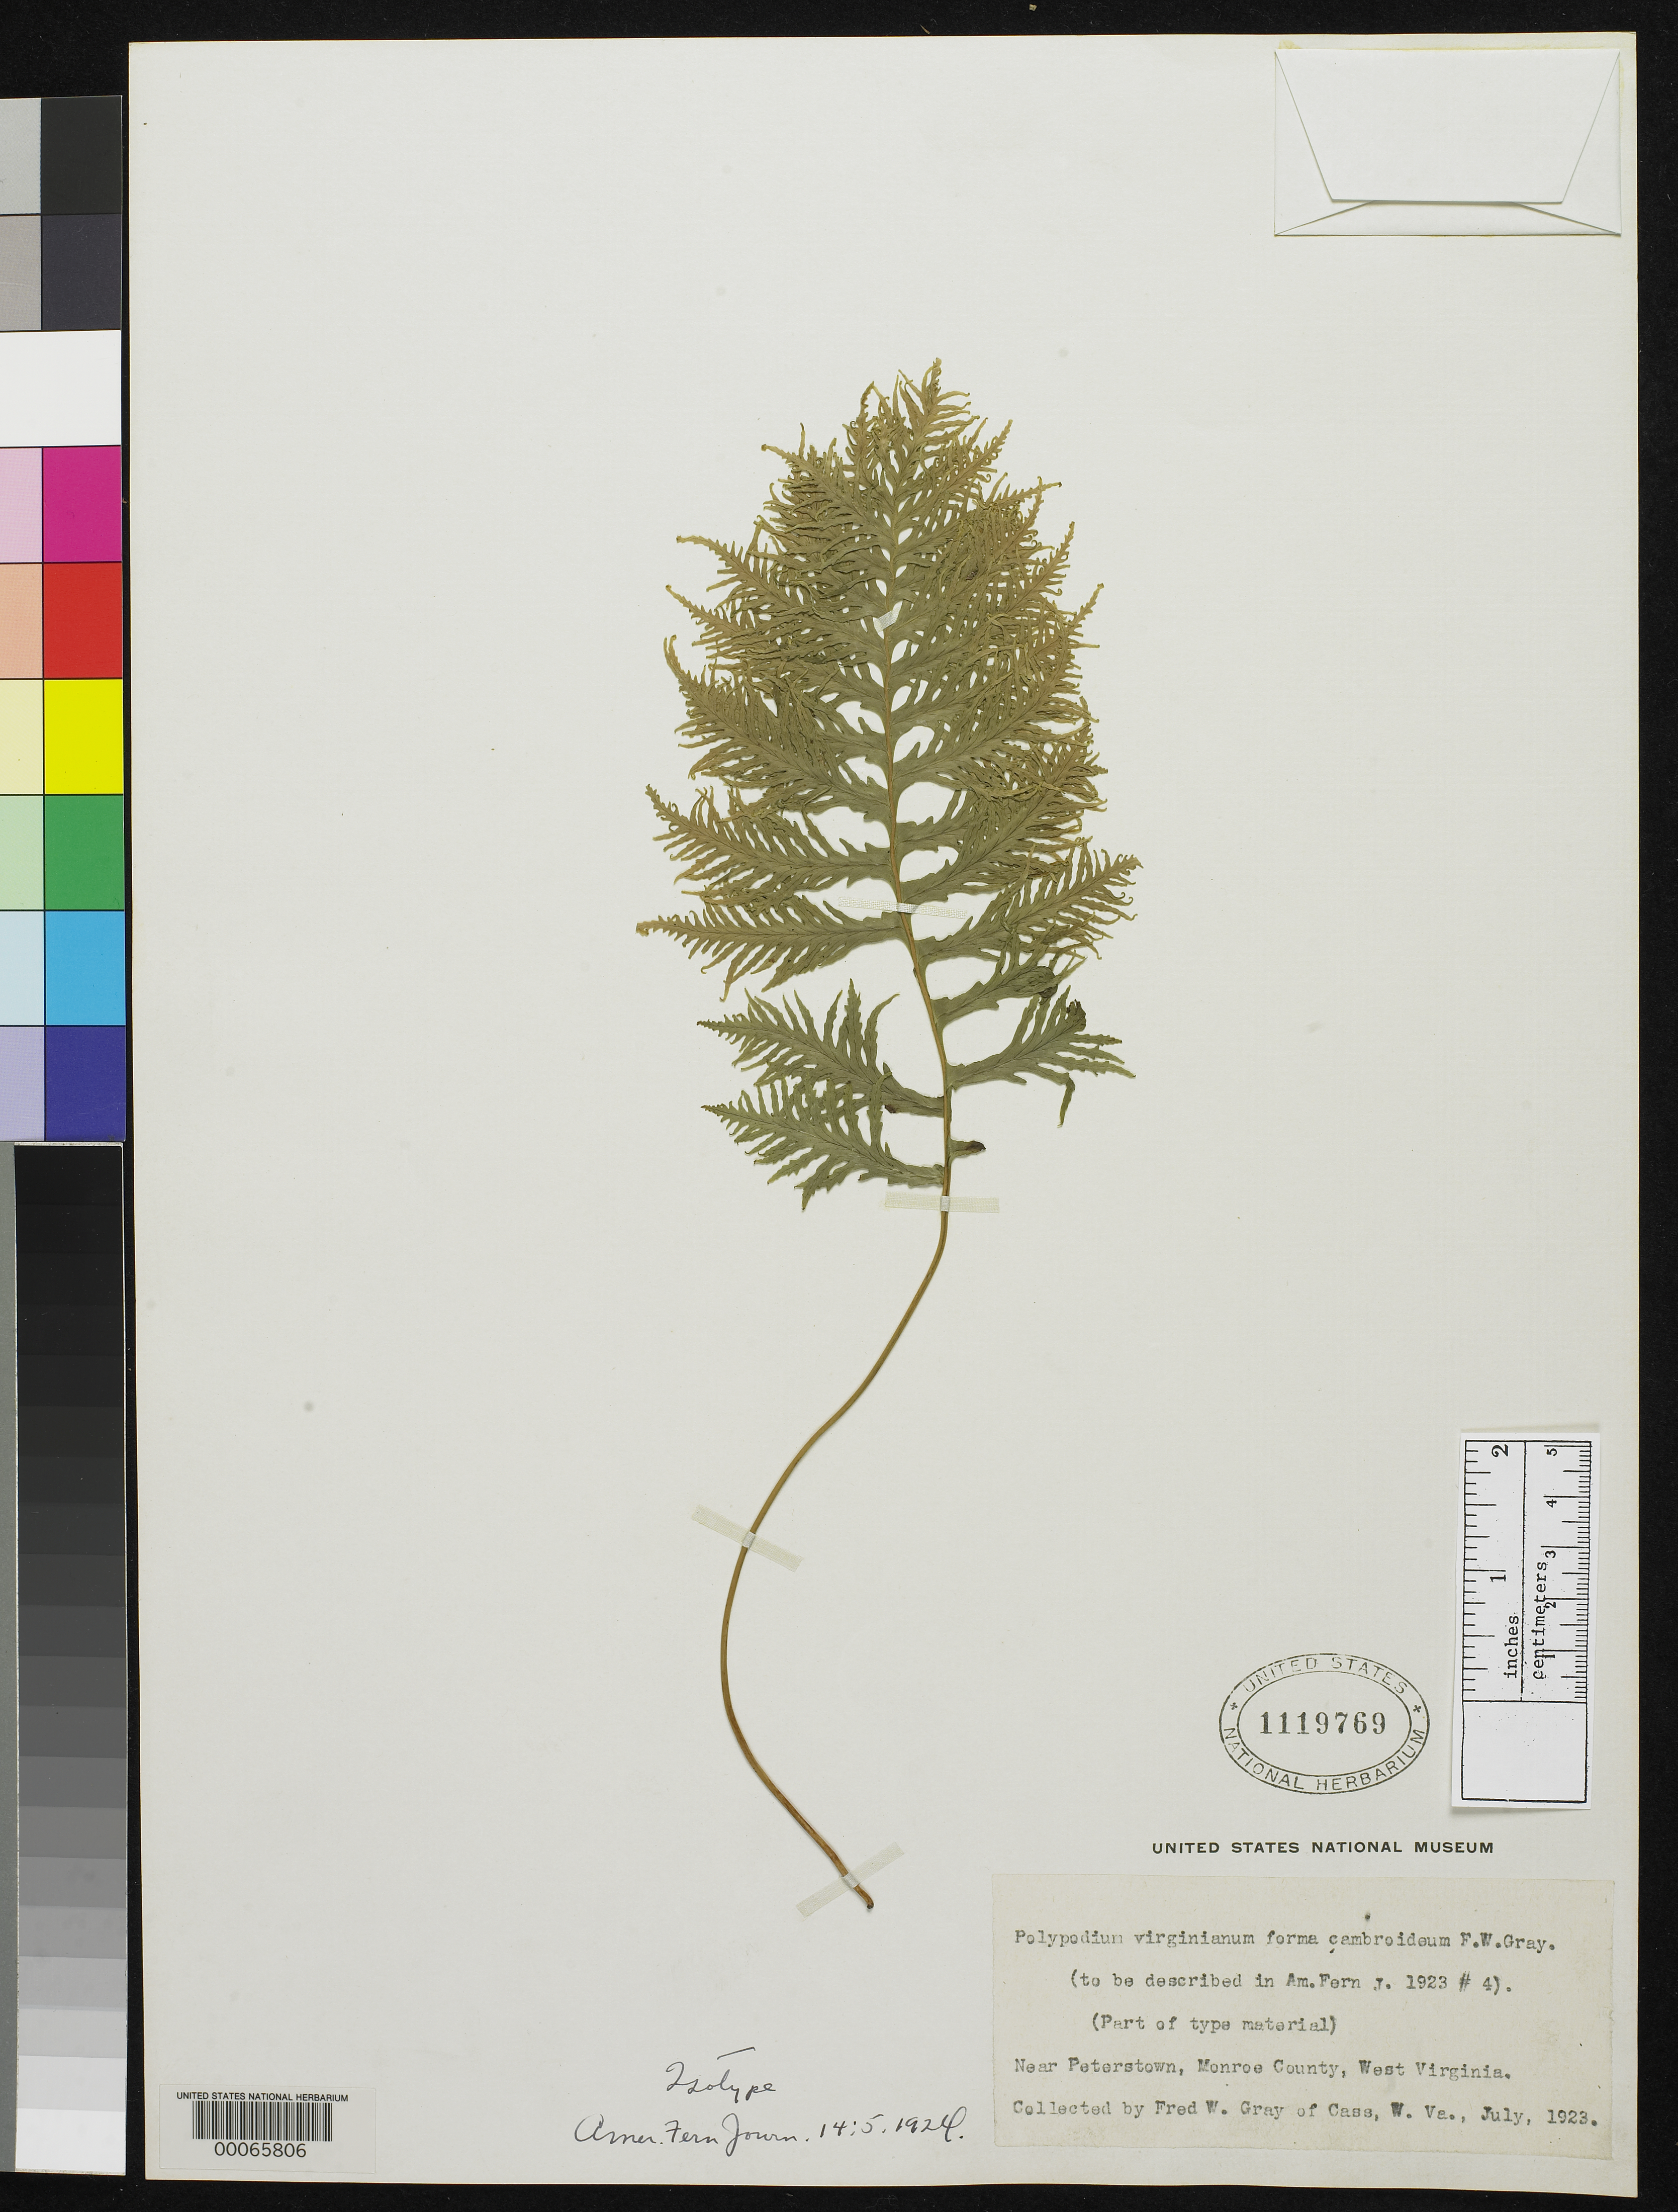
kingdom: Plantae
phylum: Tracheophyta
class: Polypodiopsida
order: Polypodiales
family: Polypodiaceae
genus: Polypodium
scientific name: Polypodium virginianum f. cambroideum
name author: F.W. Gray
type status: Type Collection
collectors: F. W. Gray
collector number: S.d.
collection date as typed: Jul 1923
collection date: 1923-07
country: United States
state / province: West Virginia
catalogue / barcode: US 1119769